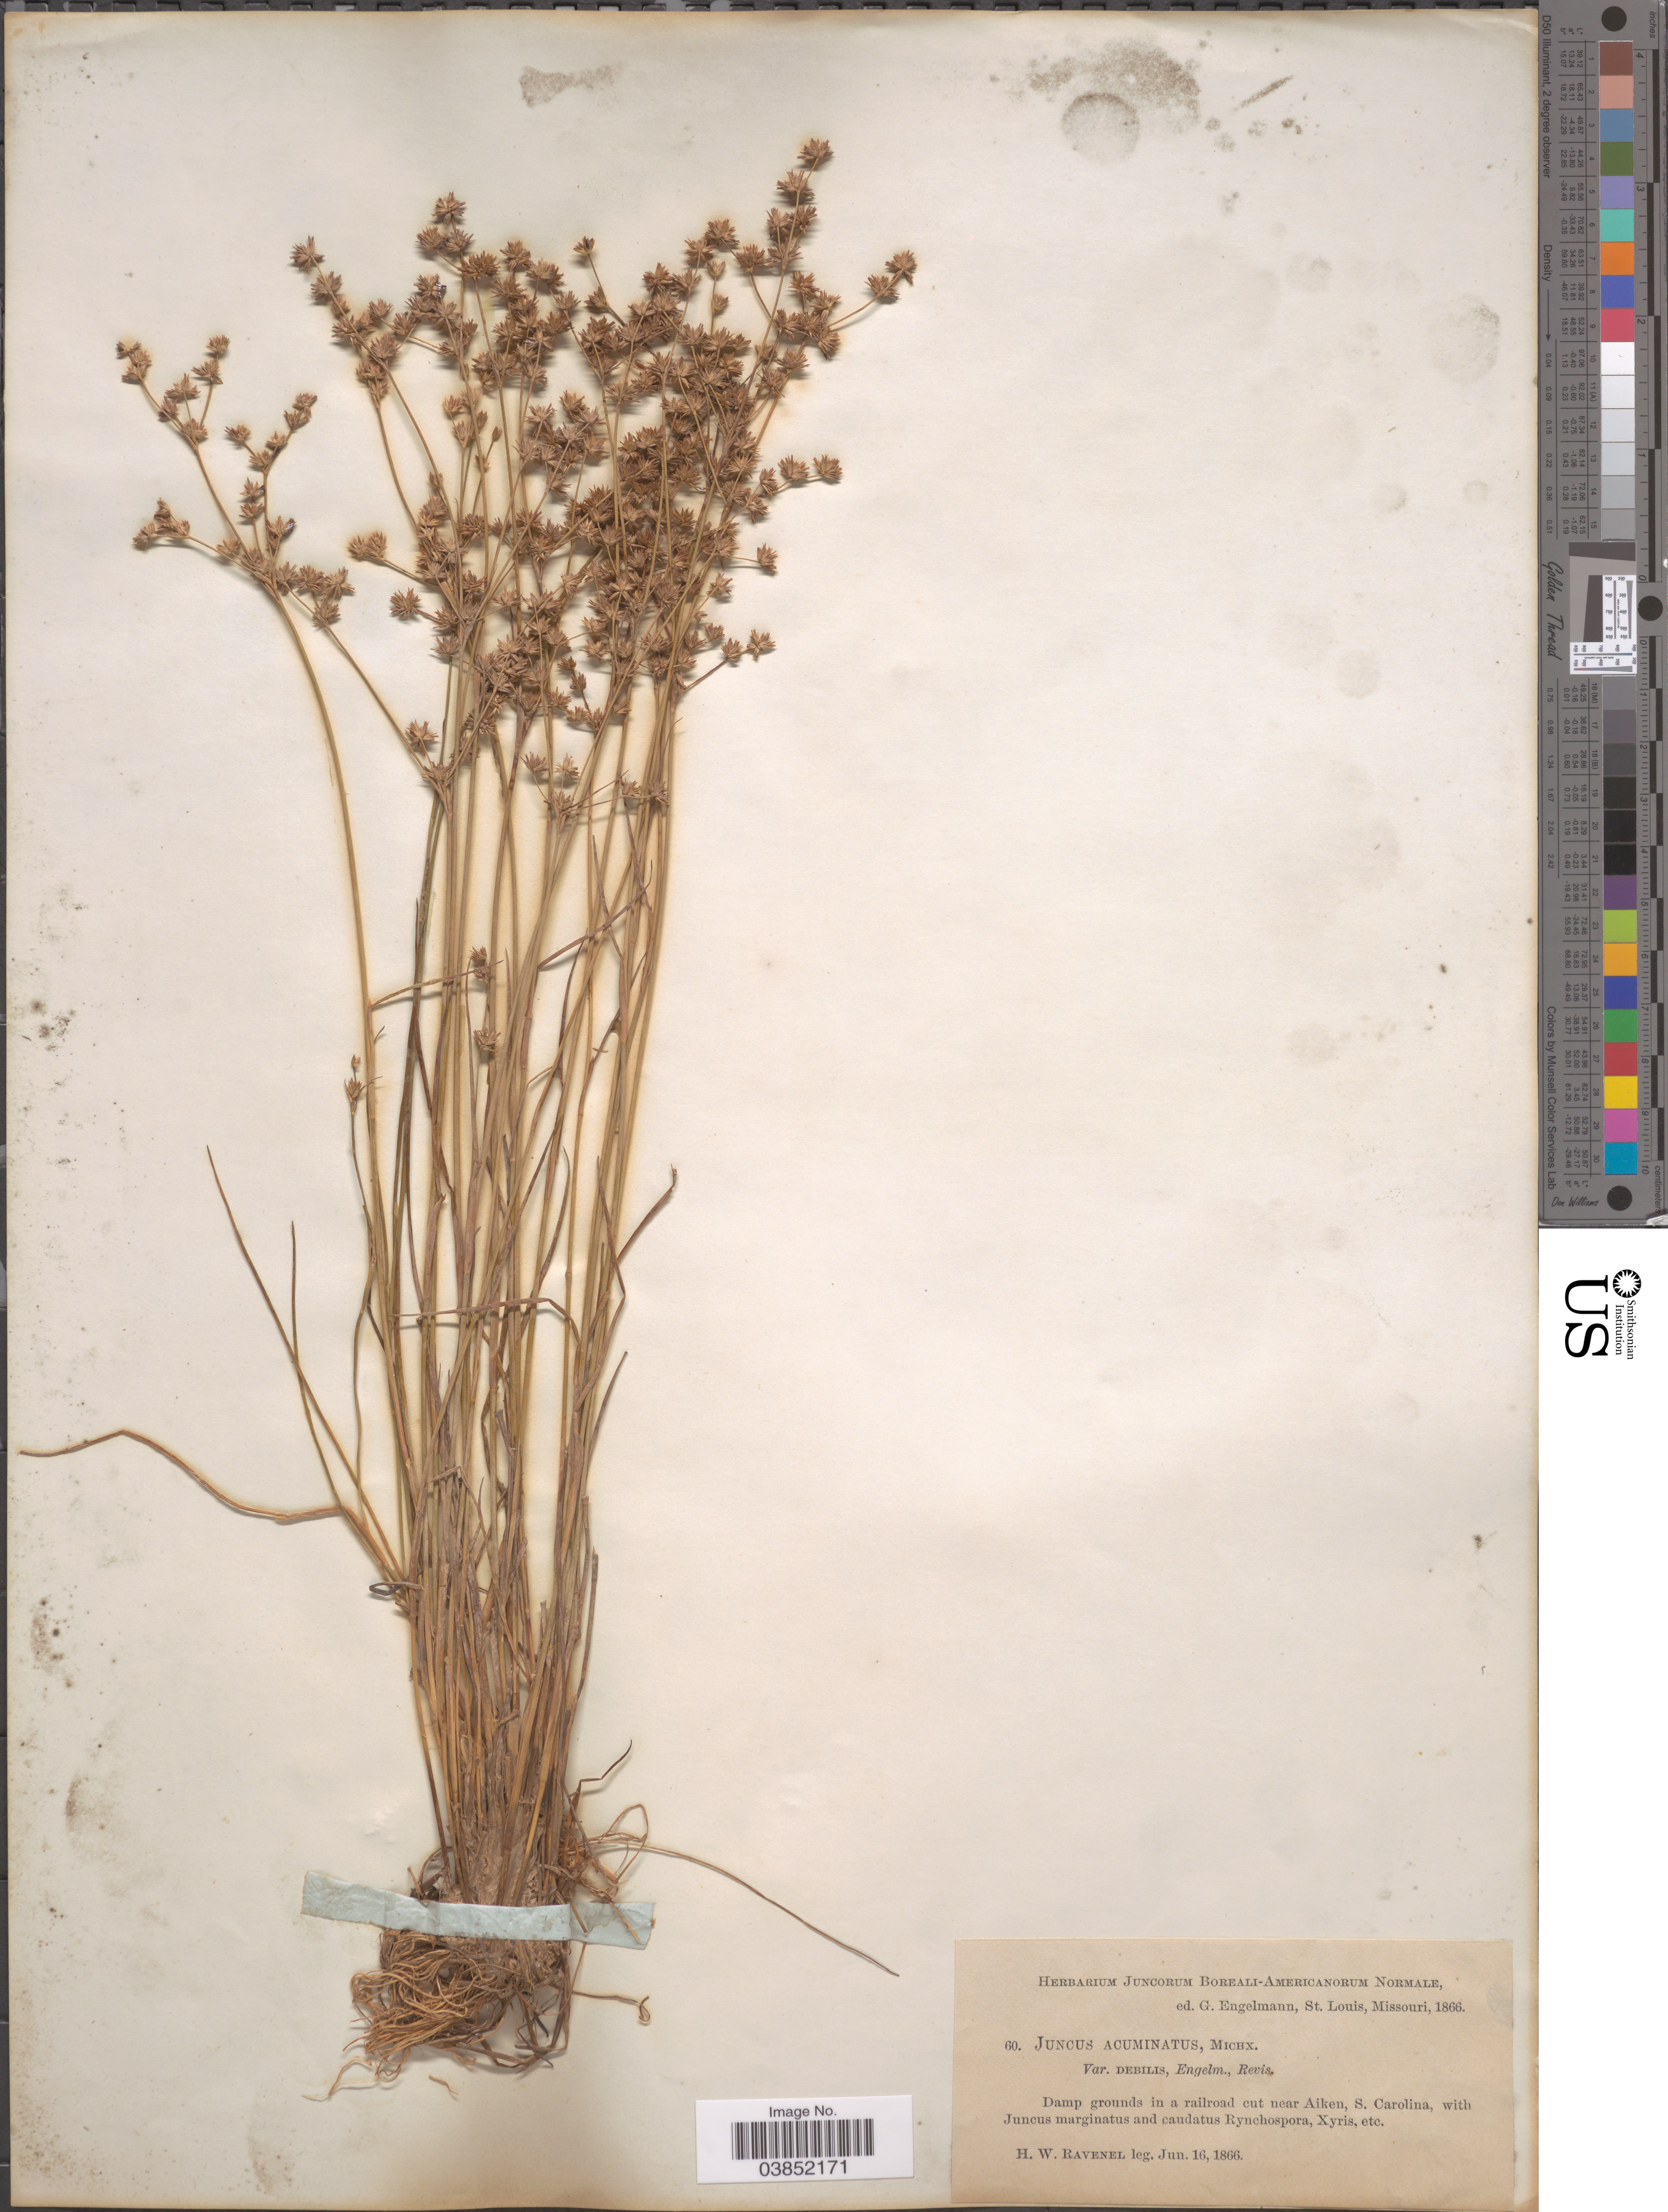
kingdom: Plantae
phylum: Tracheophyta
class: Liliopsida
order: Poales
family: Juncaceae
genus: Juncus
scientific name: Juncus debilis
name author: A. Gray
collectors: H. Ravenel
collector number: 60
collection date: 1866-06-16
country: United States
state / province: South Carolina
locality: In a railroad cut near Aiken.